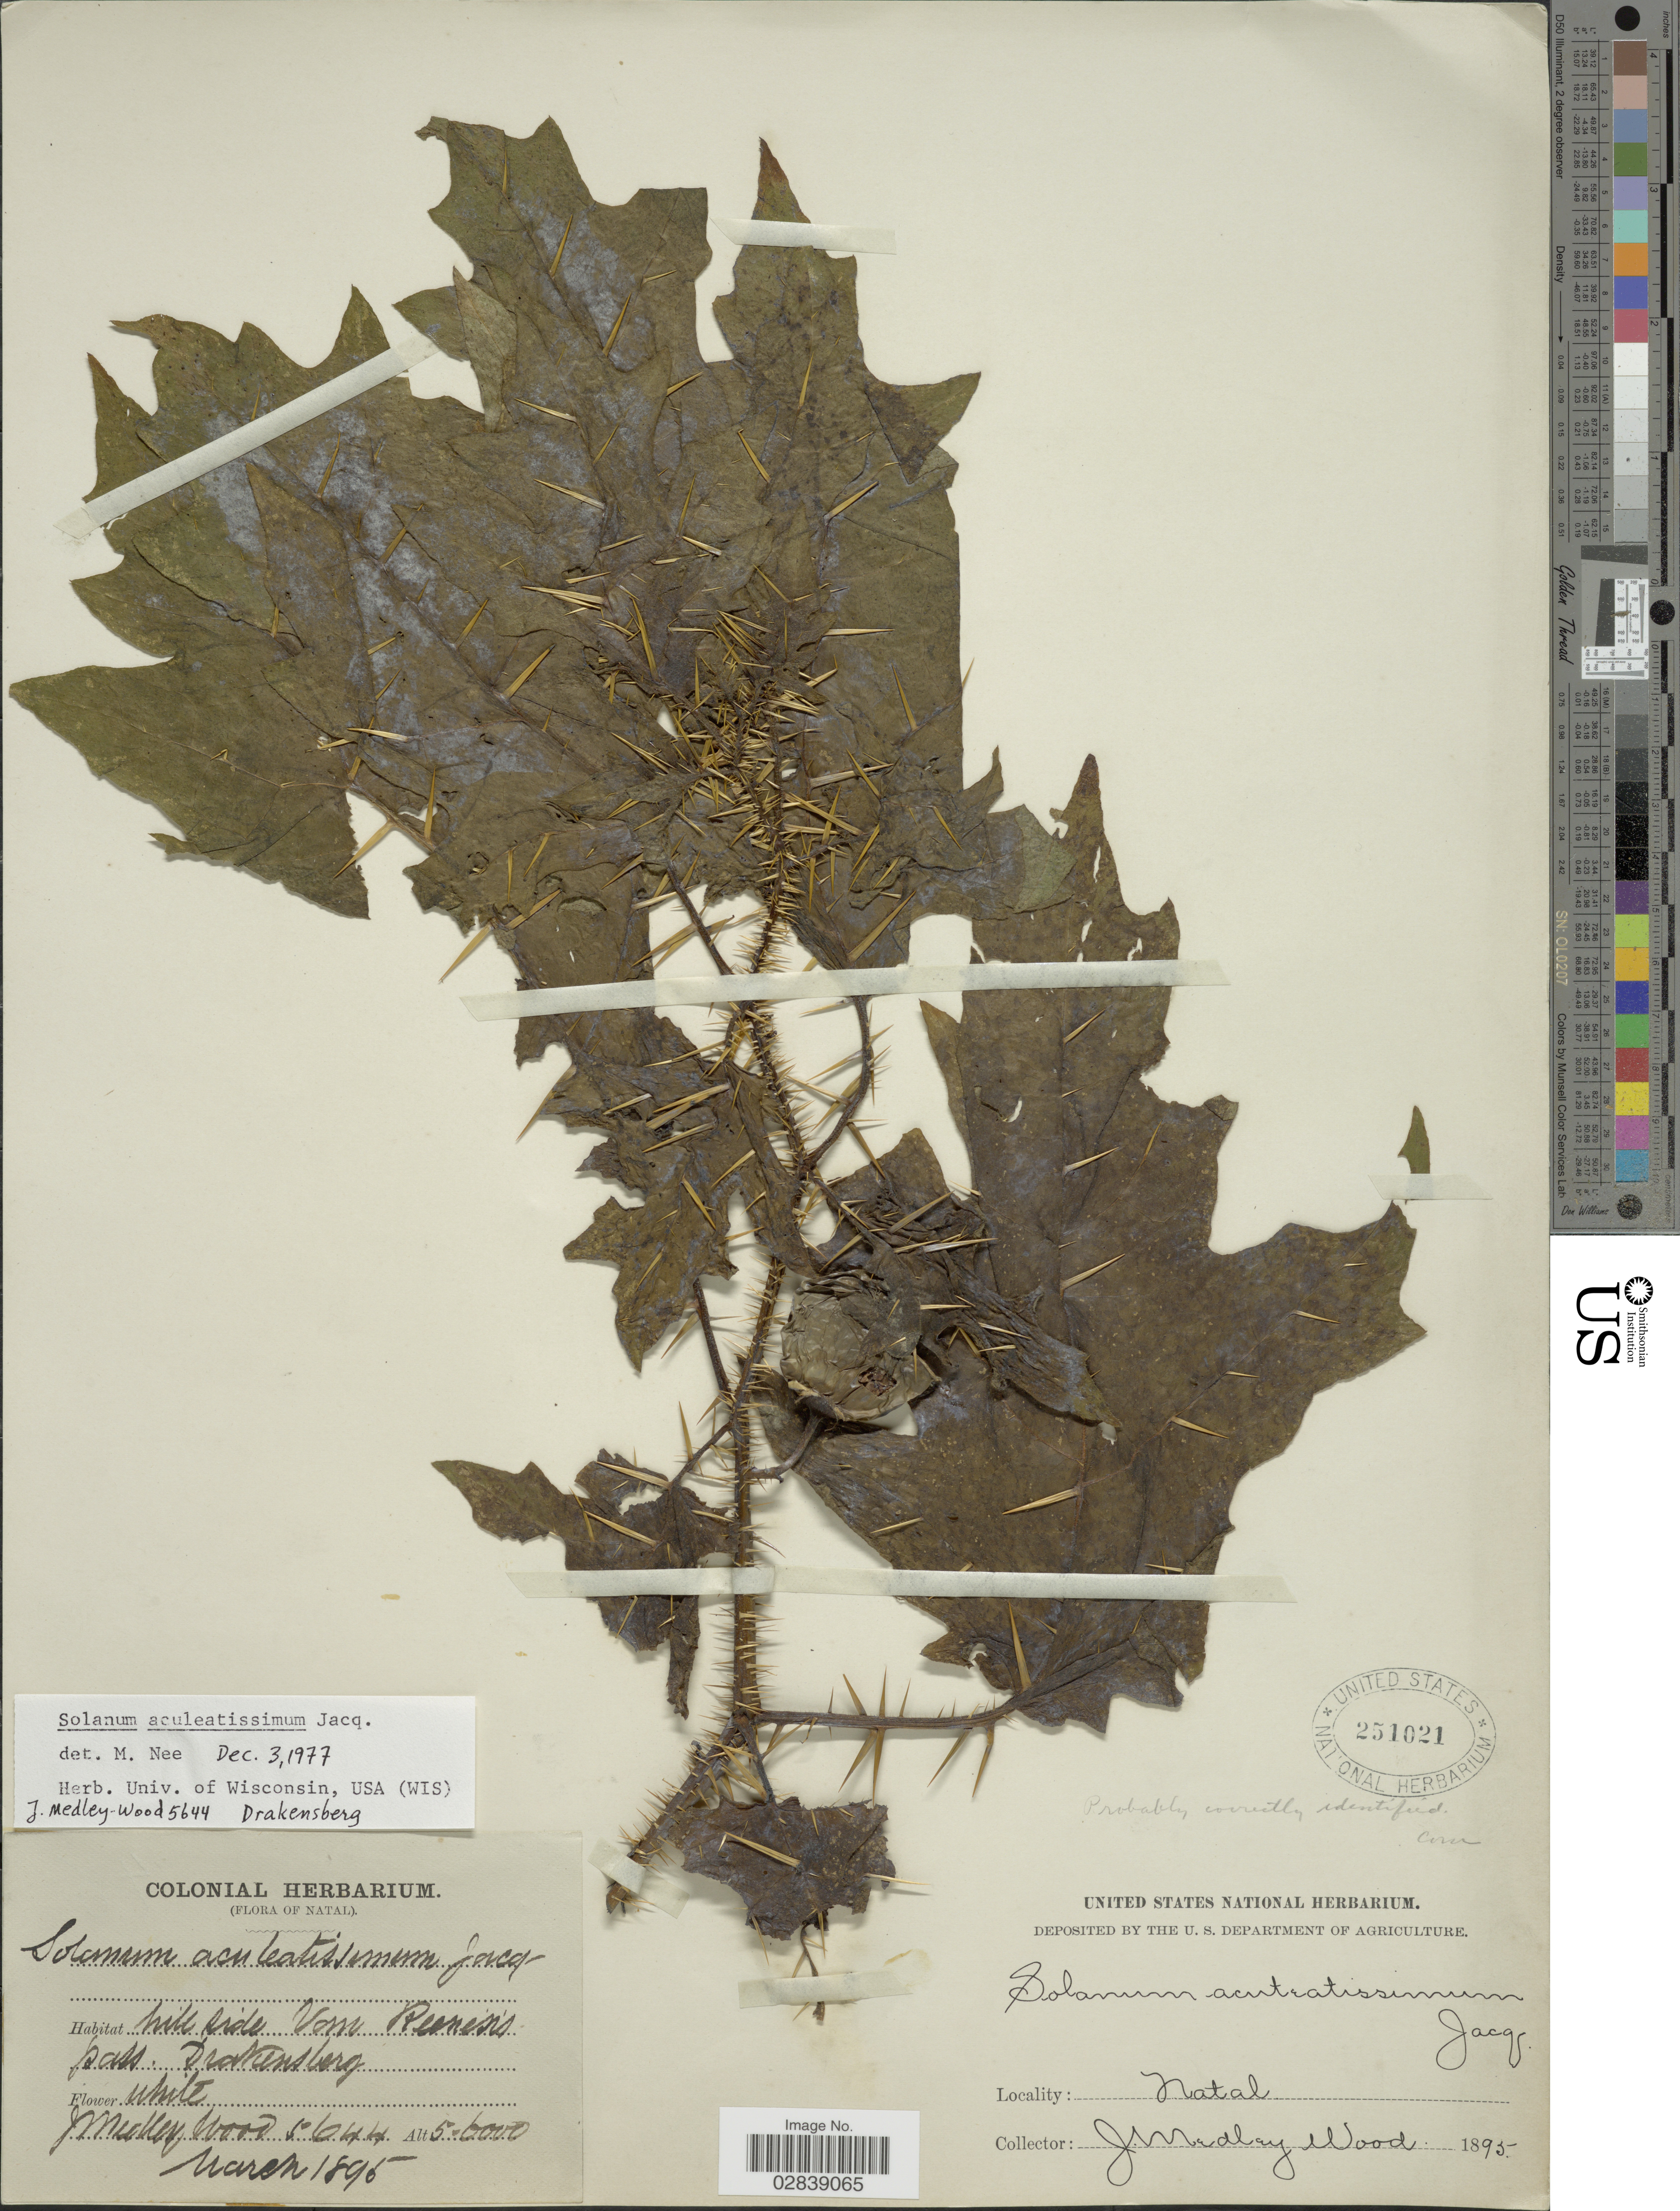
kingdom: Plantae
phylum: Tracheophyta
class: Magnoliopsida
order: Solanales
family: Solanaceae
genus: Solanum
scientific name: Solanum aculeatissimum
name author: Jacq.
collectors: J. Medley Wood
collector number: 5644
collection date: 1895-03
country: South Africa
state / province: KwaZulu-Natal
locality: Natal, hill side Van Reenen's pass. Drakensberg.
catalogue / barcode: US 251021